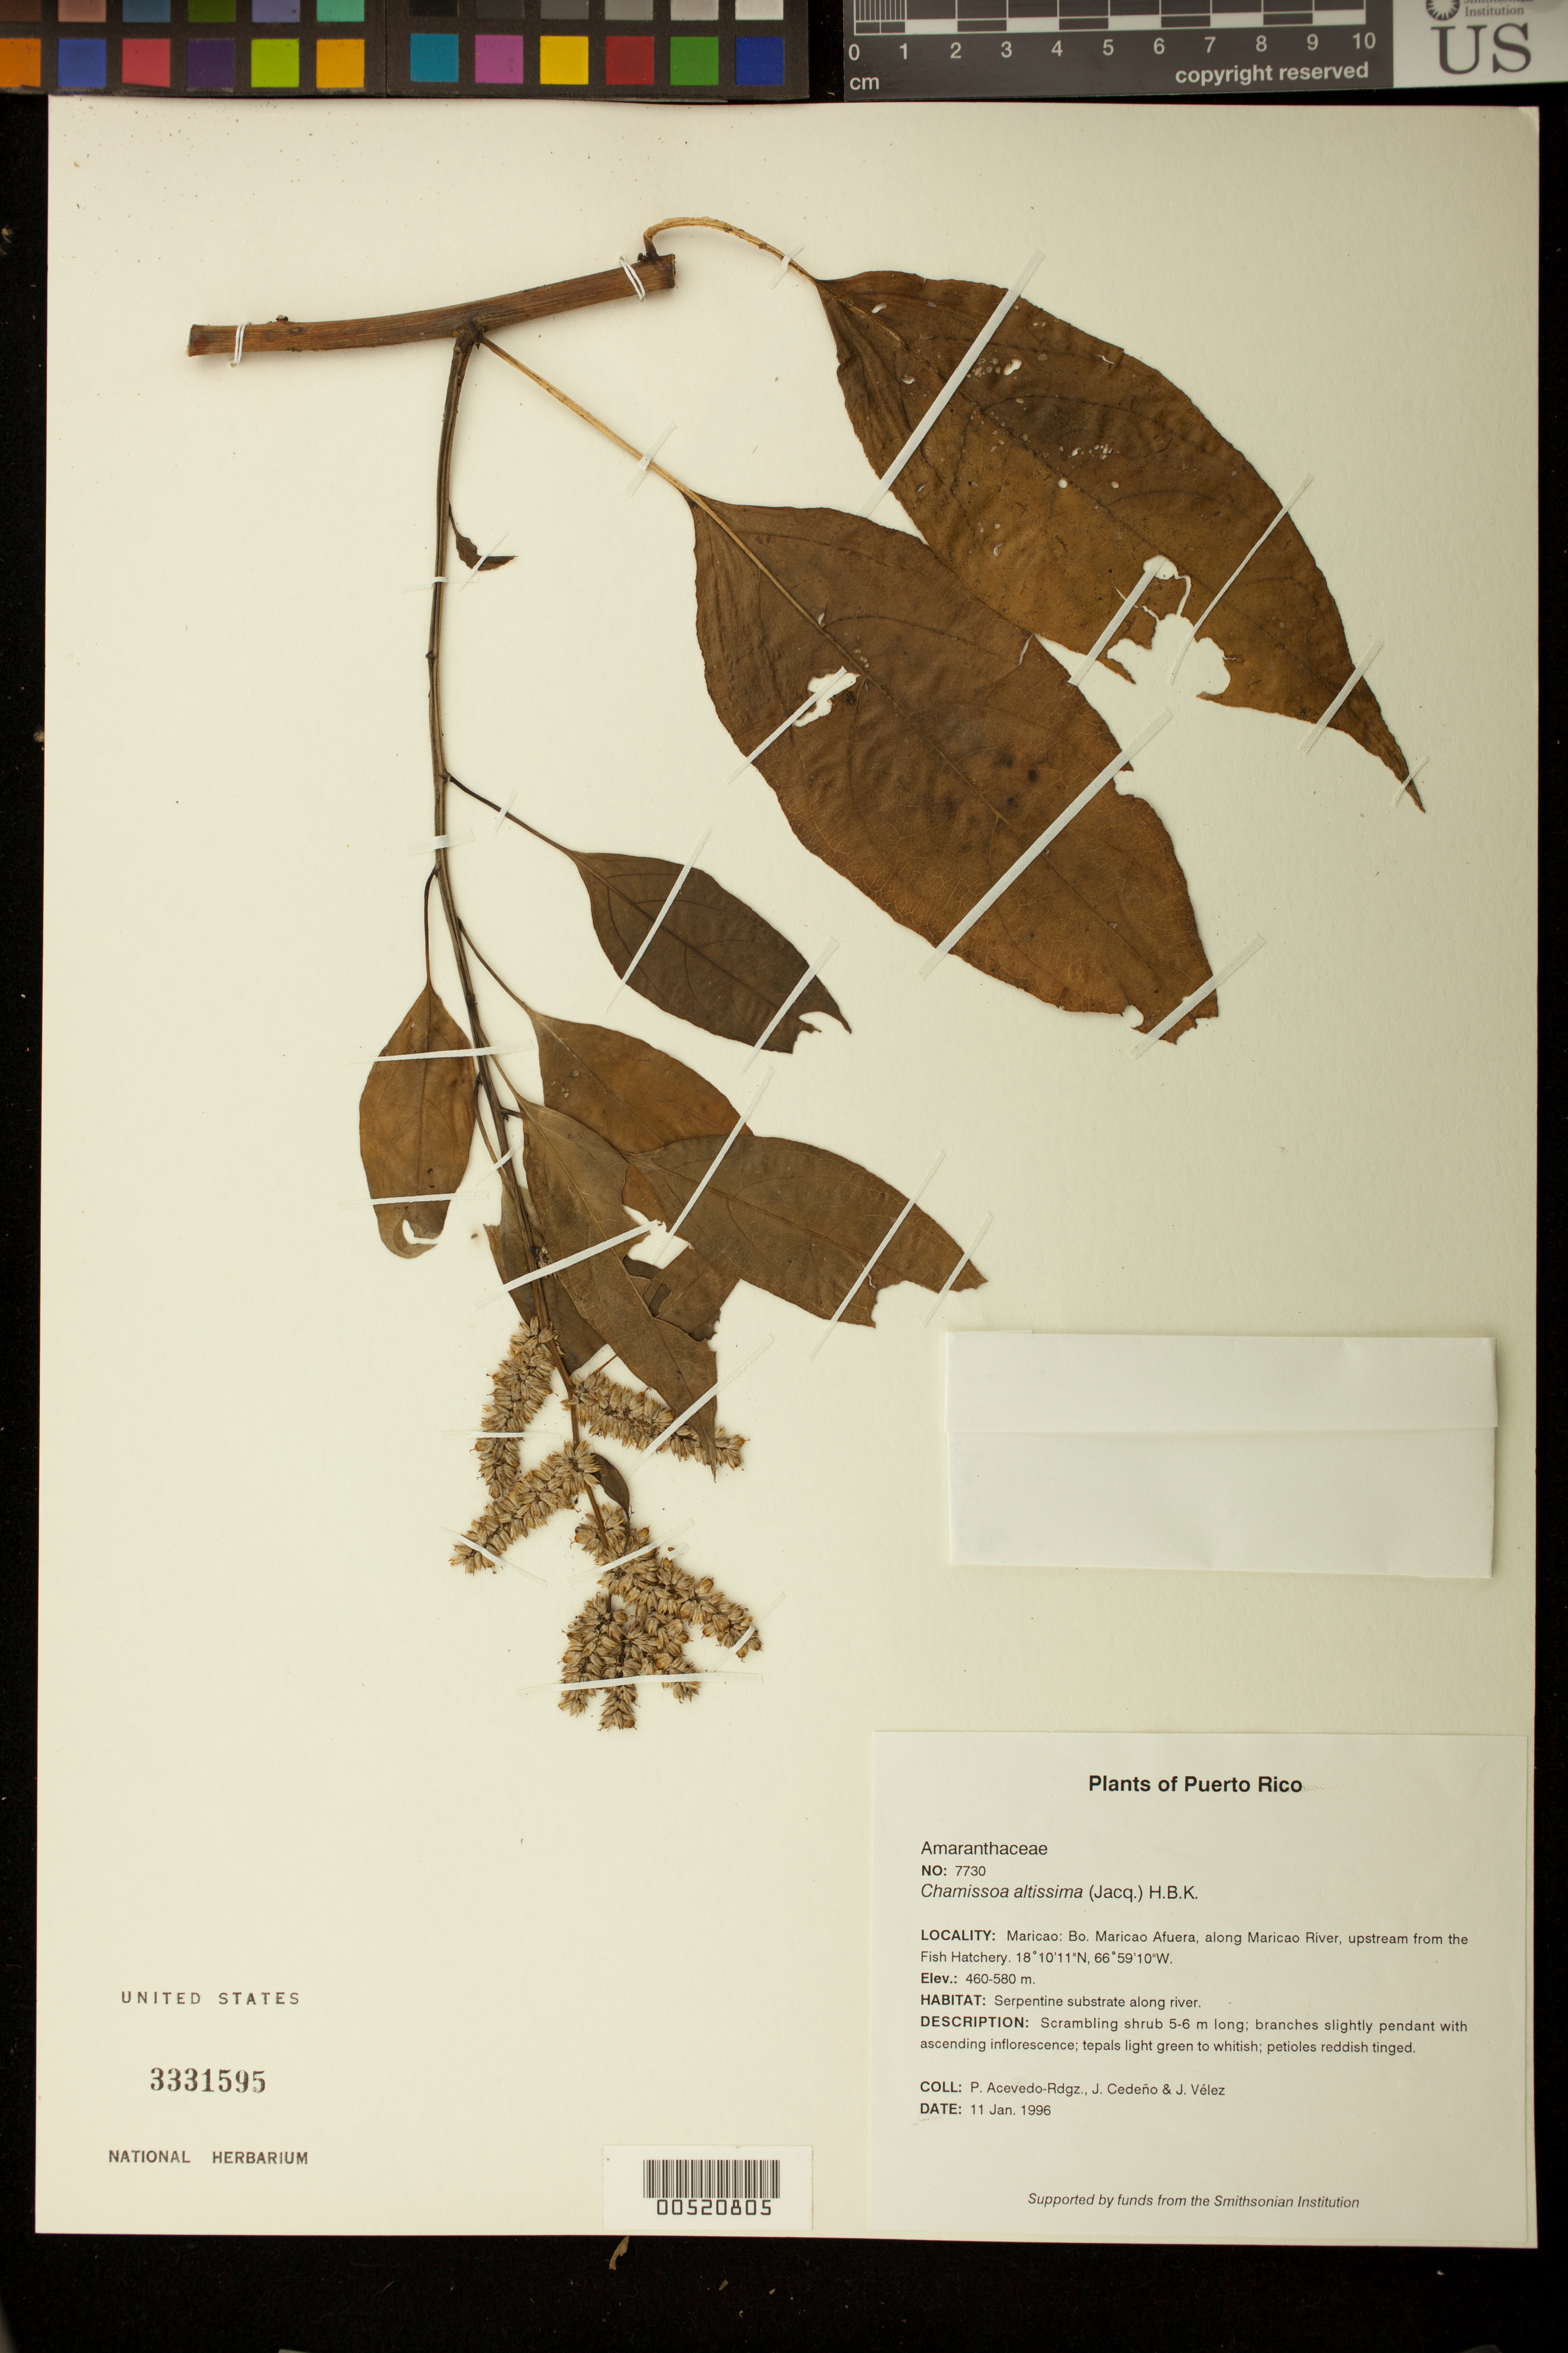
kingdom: Plantae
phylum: Tracheophyta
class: Magnoliopsida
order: Caryophyllales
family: Amaranthaceae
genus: Chamissoa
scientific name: Chamissoa altissima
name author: (Jacq.) Kunth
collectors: P. Acevedo-Rodr., J. A. Cedeño M. & J. Vélez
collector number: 7730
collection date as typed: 11 Jan 1996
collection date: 1996-01-11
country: Puerto Rico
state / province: Maricao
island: Puerto Rico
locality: Maricao: Bo. Maricao Afuera, along Maricao River, upstream from the Fish Hatchery.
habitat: Serpentine substrate along river.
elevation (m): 460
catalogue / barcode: US 3331595